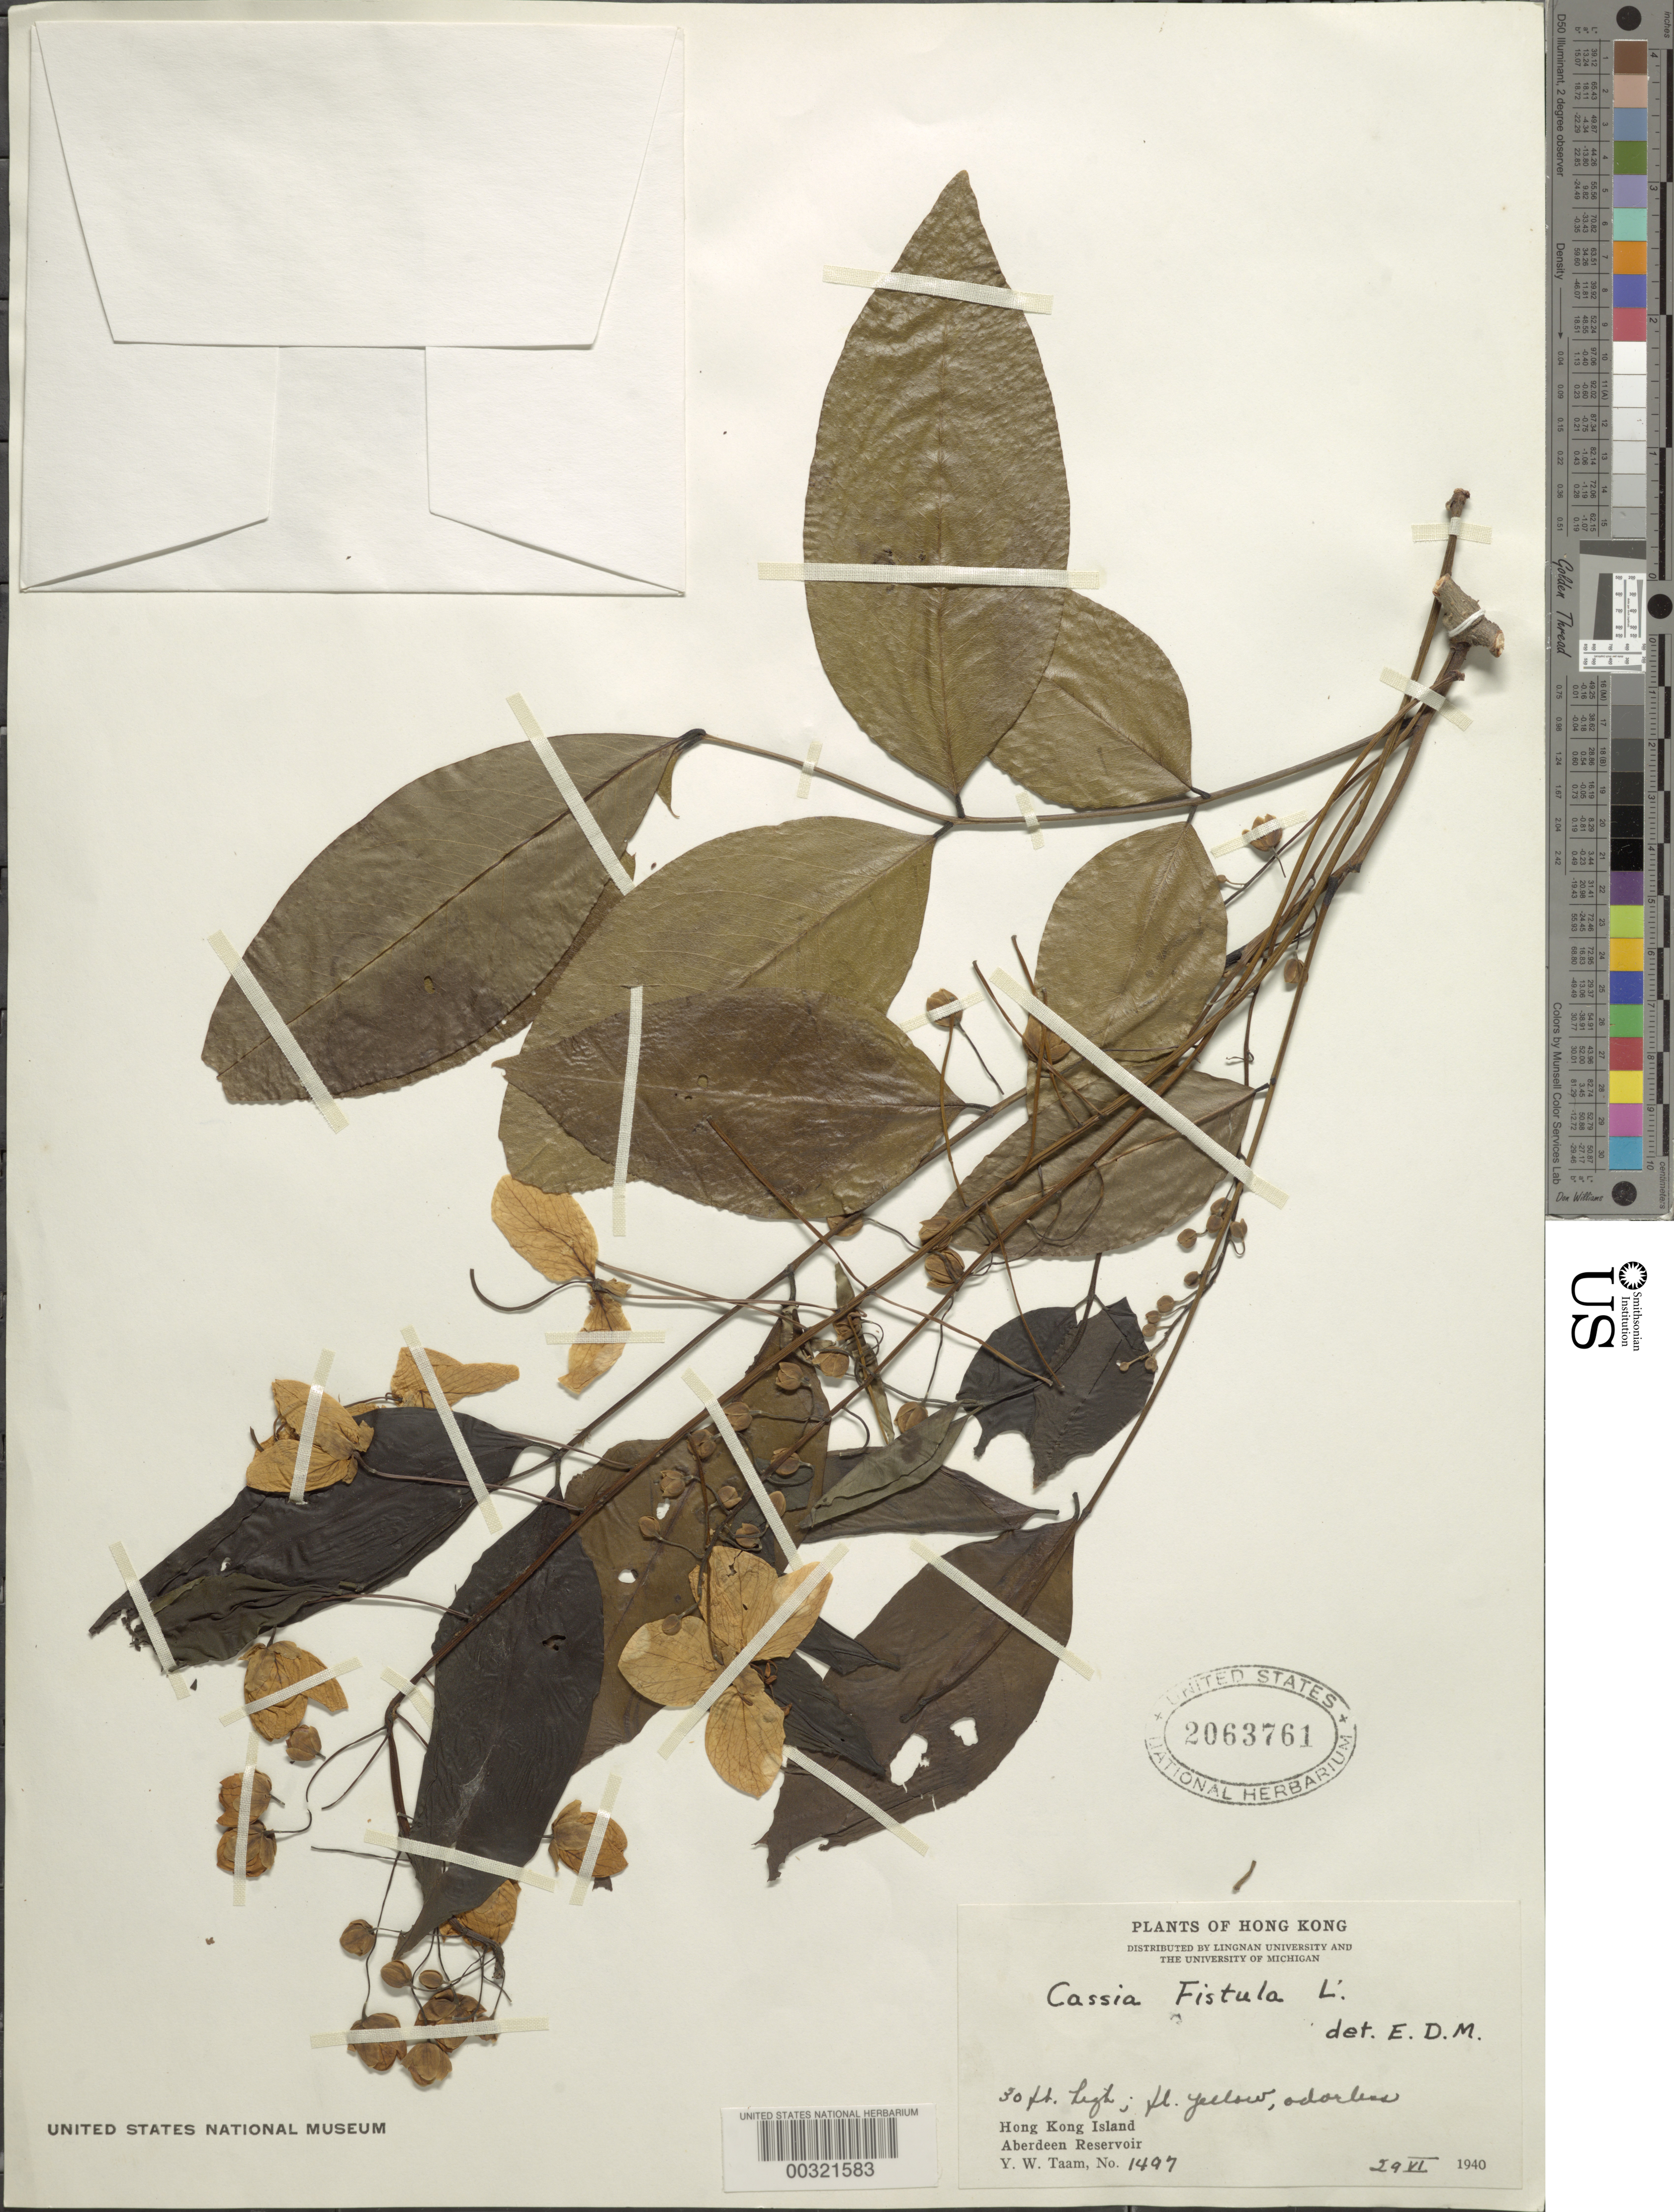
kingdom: Plantae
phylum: Tracheophyta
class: Magnoliopsida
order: Fabales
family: Fabaceae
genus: Cassia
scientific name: Cassia fistula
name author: L.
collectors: Y. W. Taam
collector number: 1497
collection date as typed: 29 Jun 1940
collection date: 1940-06-29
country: China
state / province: Hong Kong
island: Hong Kong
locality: Aberdeen reservoir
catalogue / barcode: US 2063761